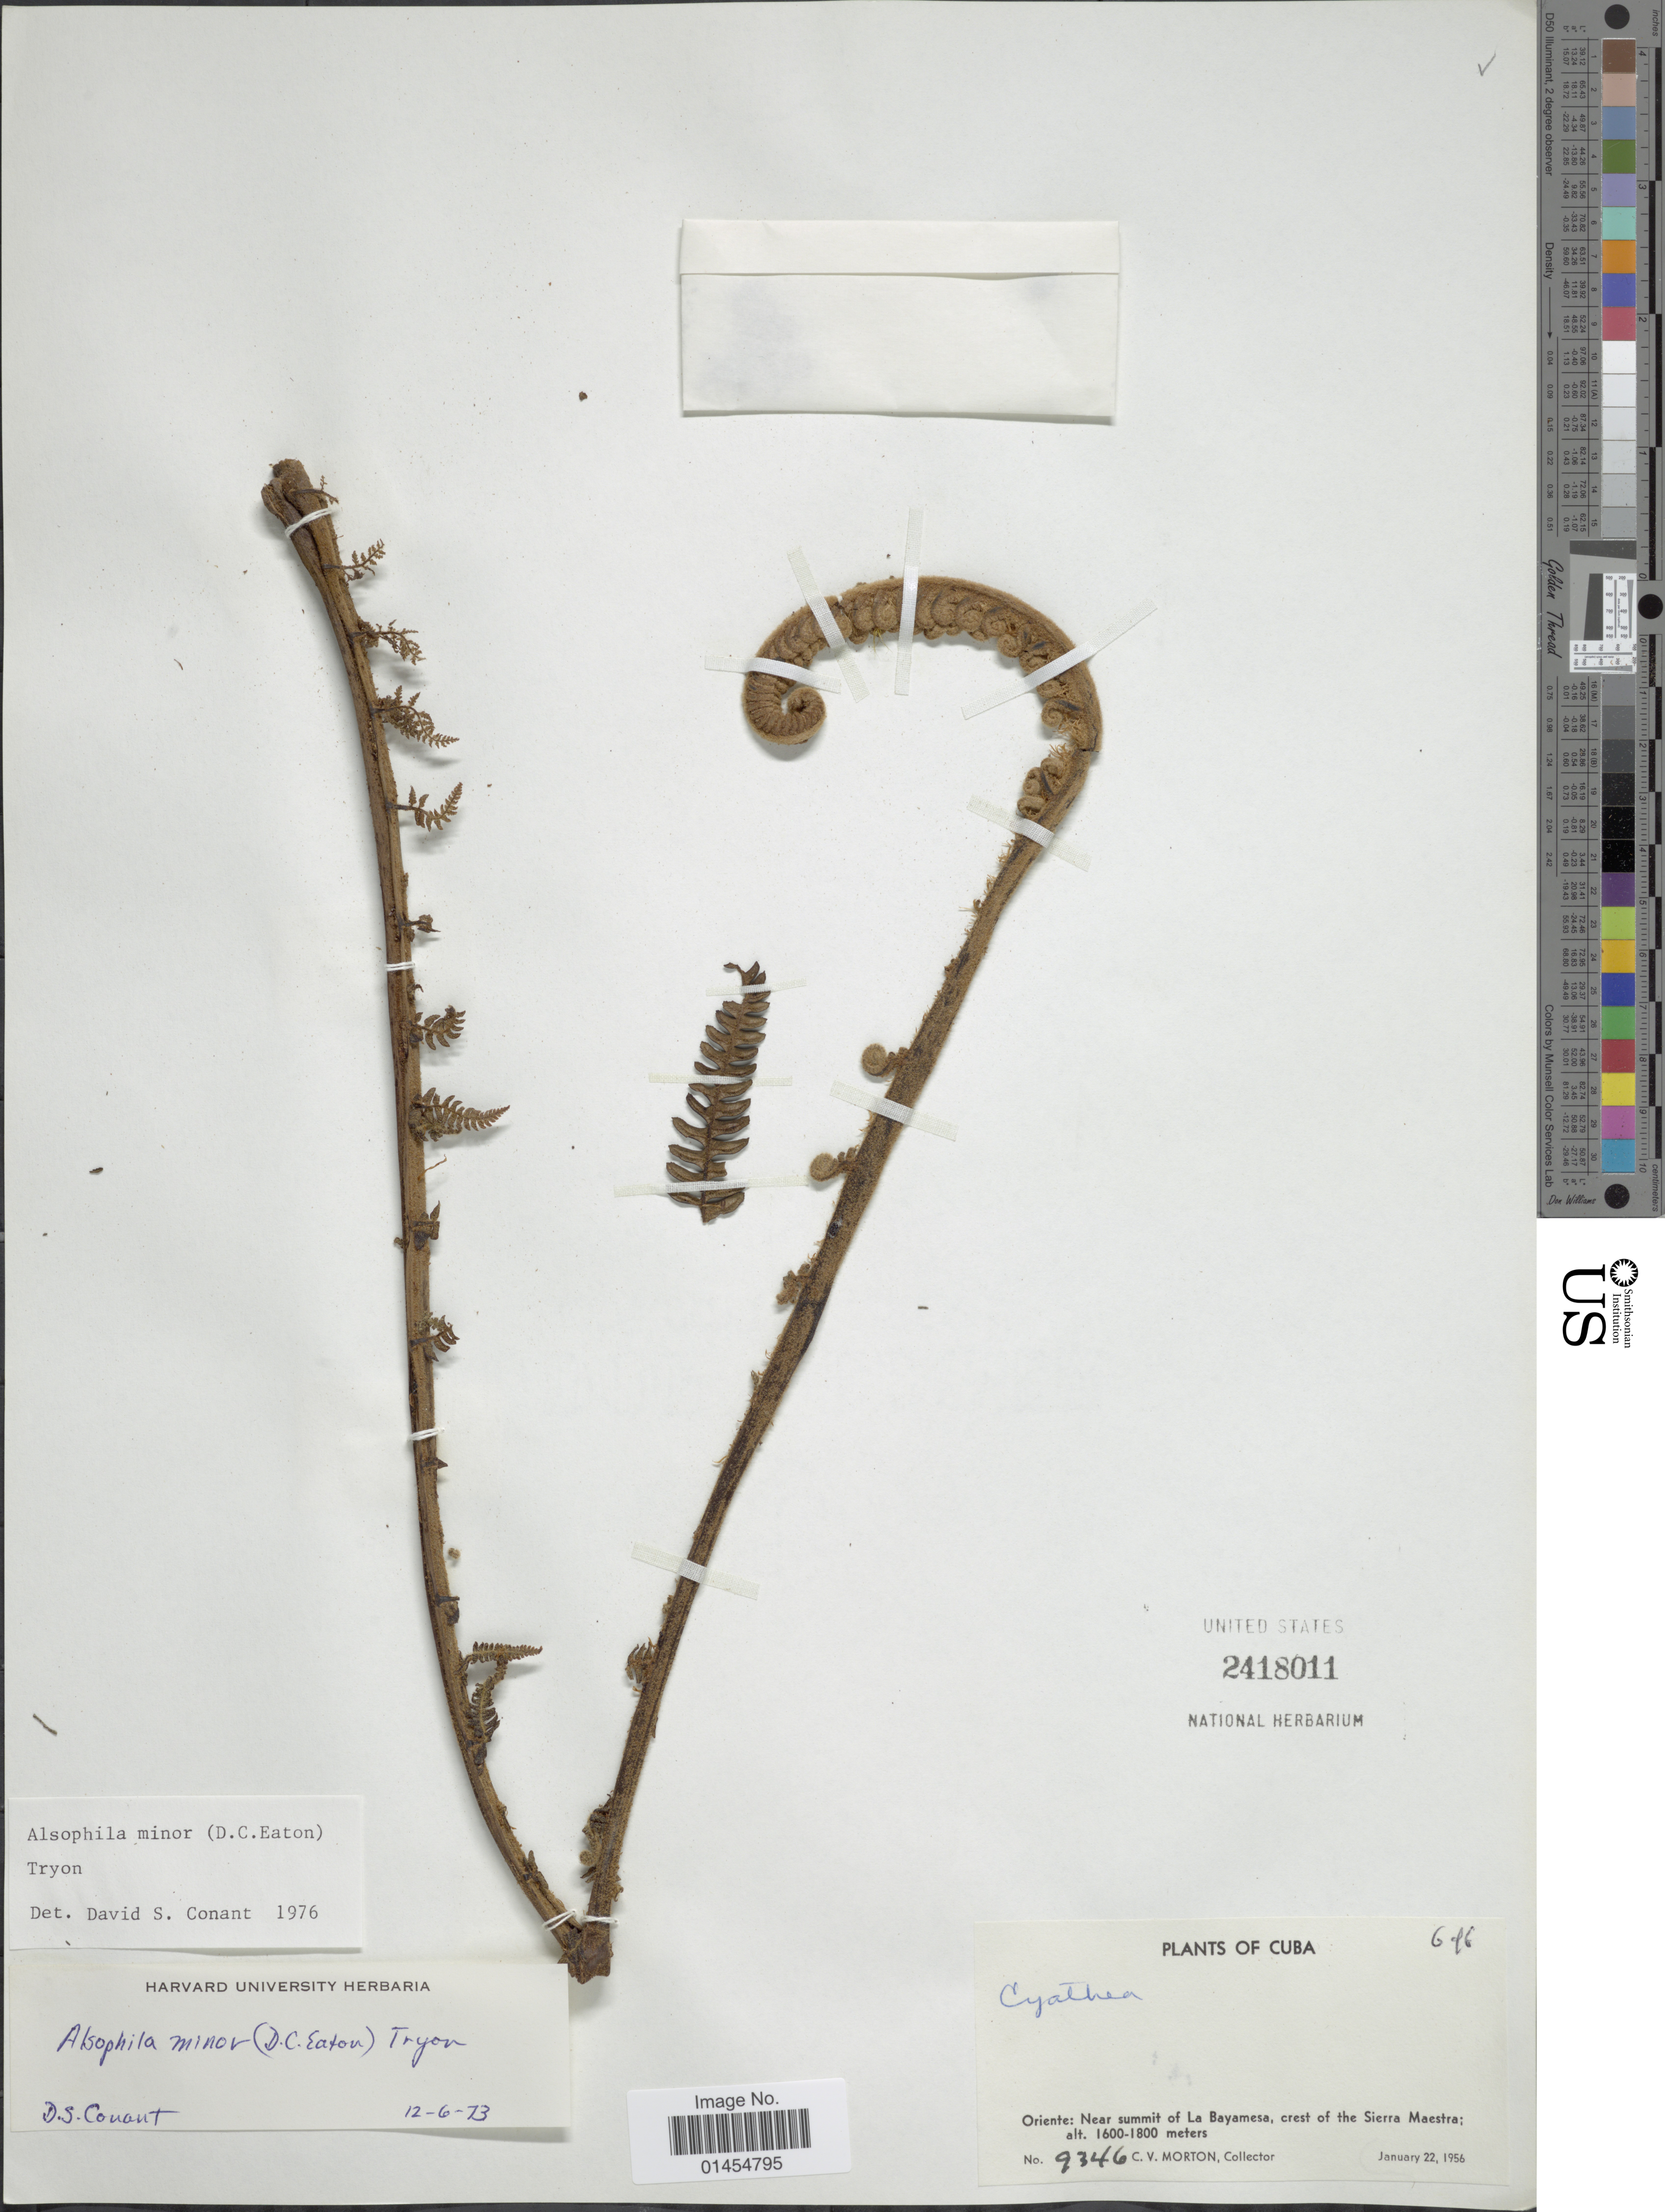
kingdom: Plantae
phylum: Tracheophyta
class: Polypodiopsida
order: Cyatheales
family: Cyatheaceae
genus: Alsophila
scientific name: Alsophila minor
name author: (D.C. Eaton) R.M. Tryon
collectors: C. V. Morton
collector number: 9346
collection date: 1956-01-22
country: Cuba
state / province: Oriente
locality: Near summit of La Bayamesa, crest of the Sierra Maestra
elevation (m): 1600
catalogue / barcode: US 2418011